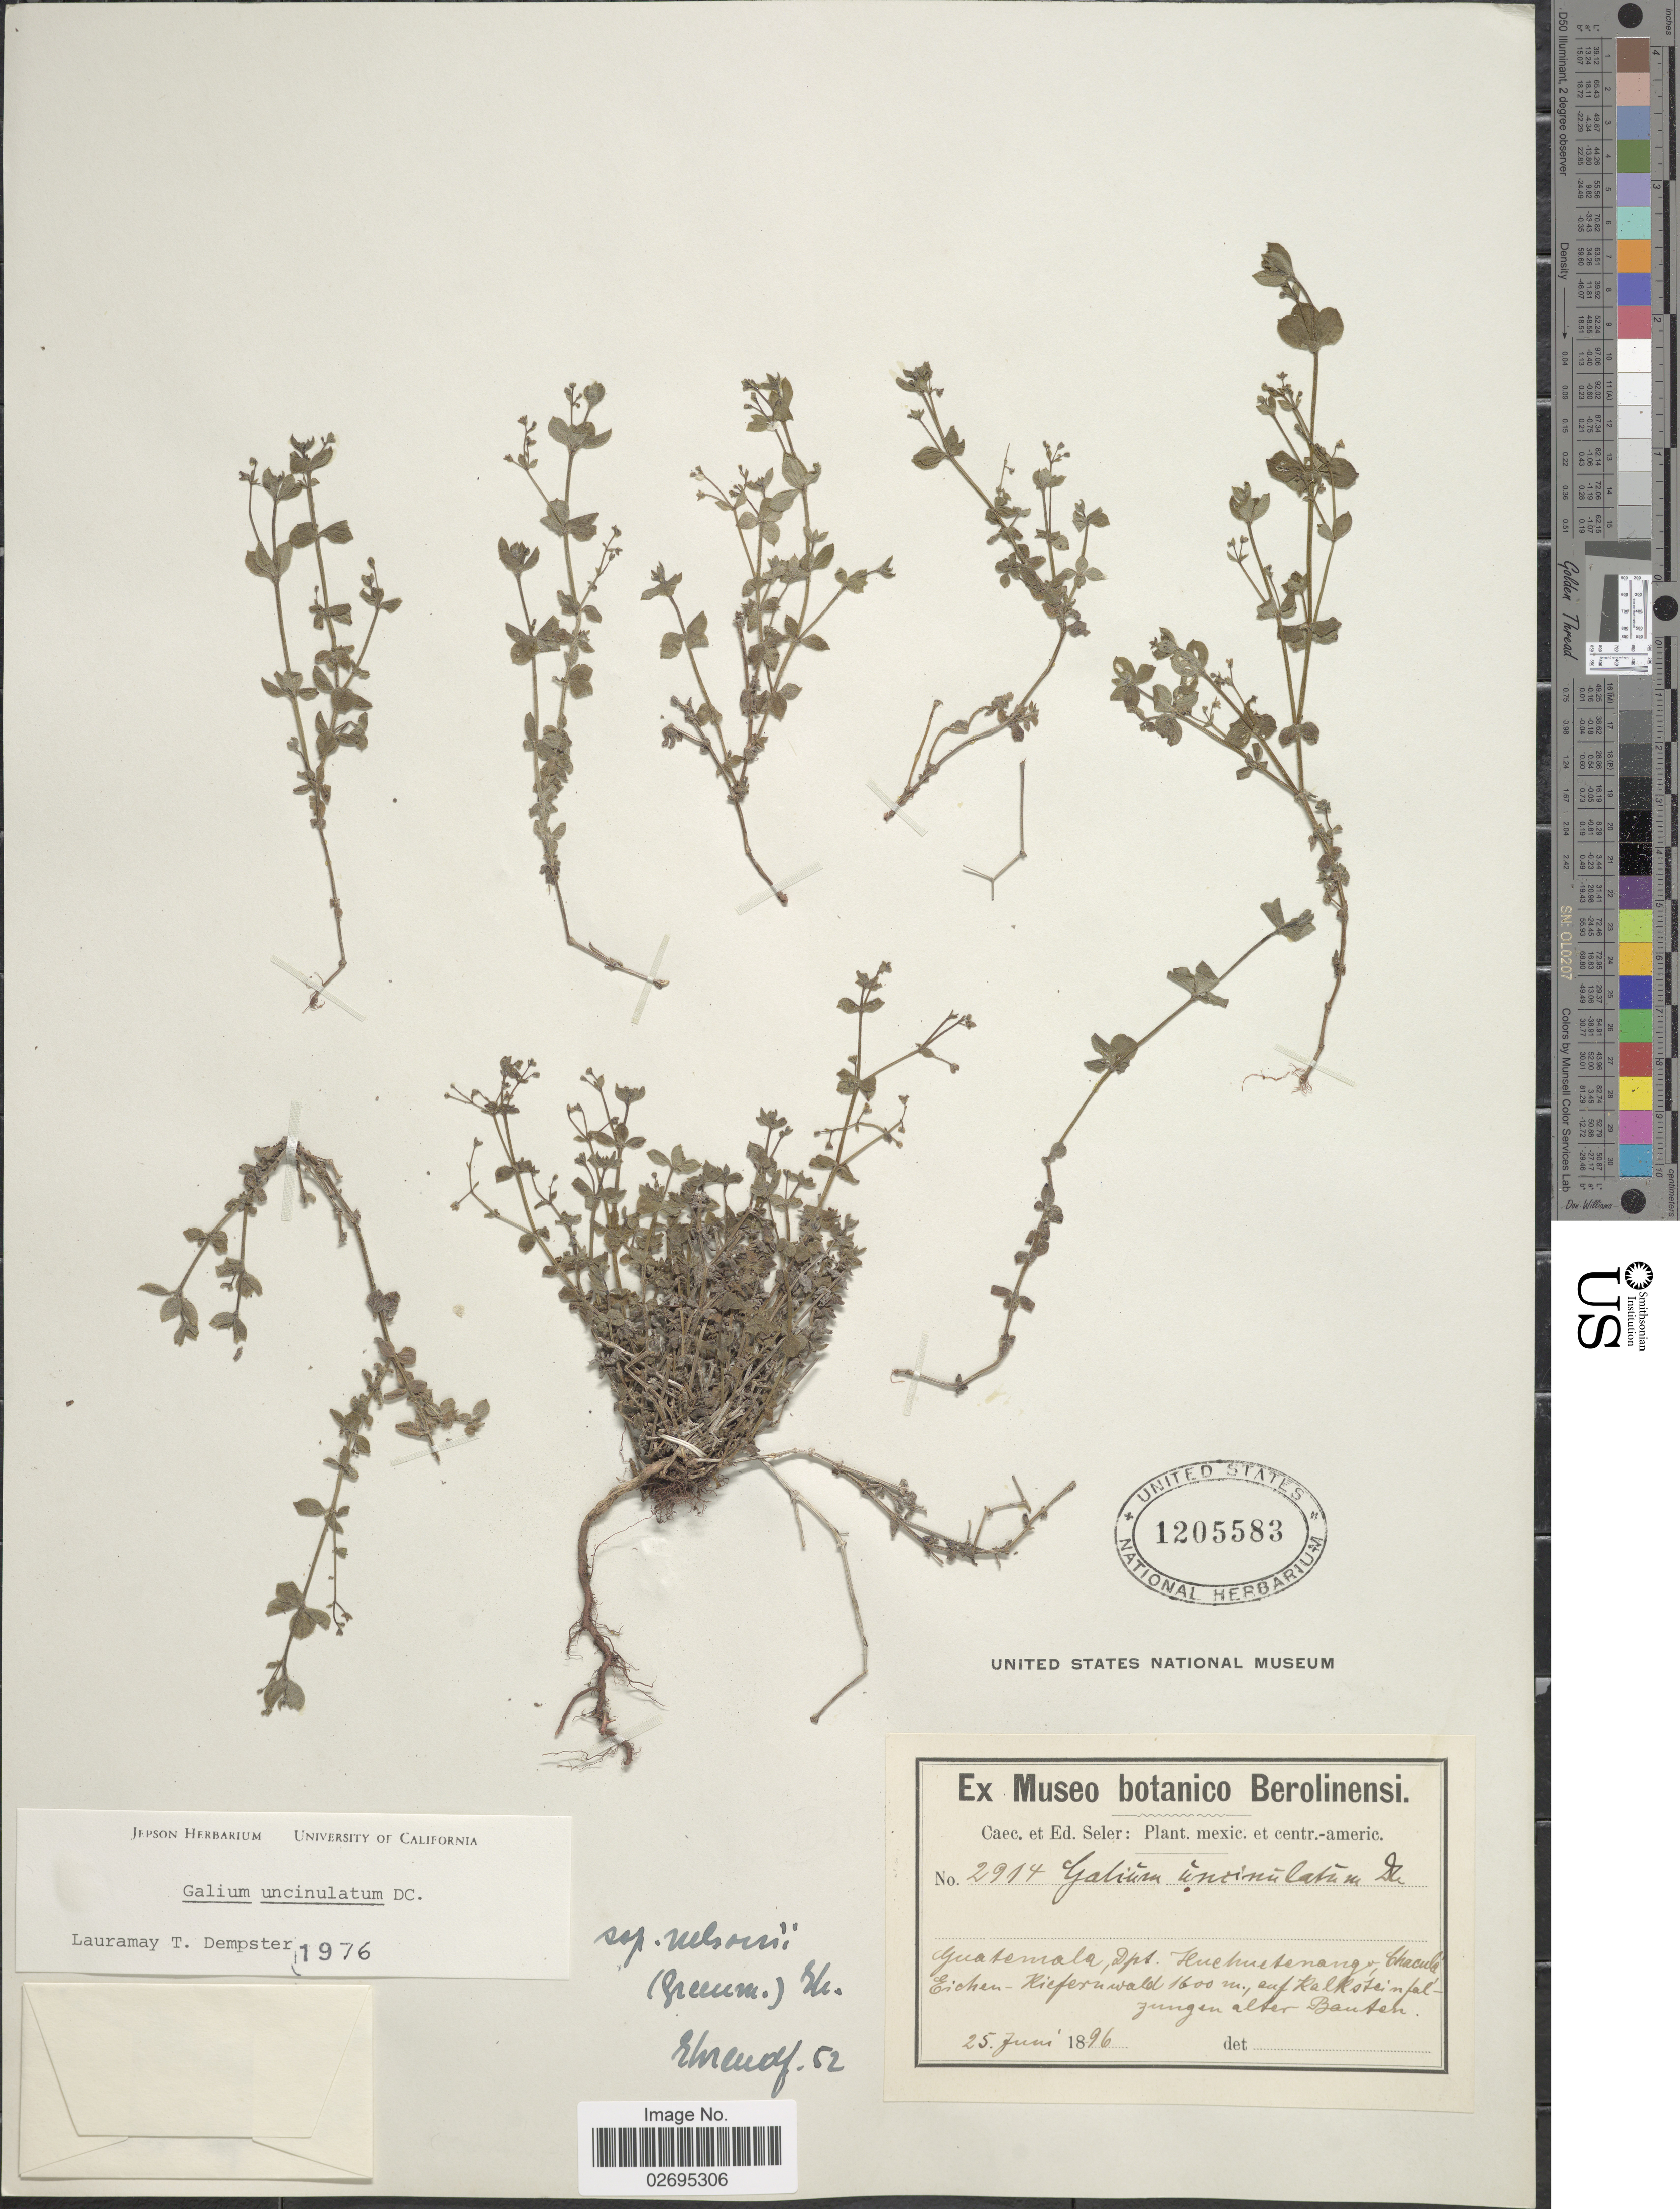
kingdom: Plantae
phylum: Tracheophyta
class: Magnoliopsida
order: Gentianales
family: Rubiaceae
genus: Galium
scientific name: Galium uncinulatum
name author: DC.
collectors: C. Seler & E. G. Seler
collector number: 2914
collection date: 1896-06-25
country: Guatemala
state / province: Huehuetenango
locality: Chaculá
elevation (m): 1600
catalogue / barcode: US 1205583